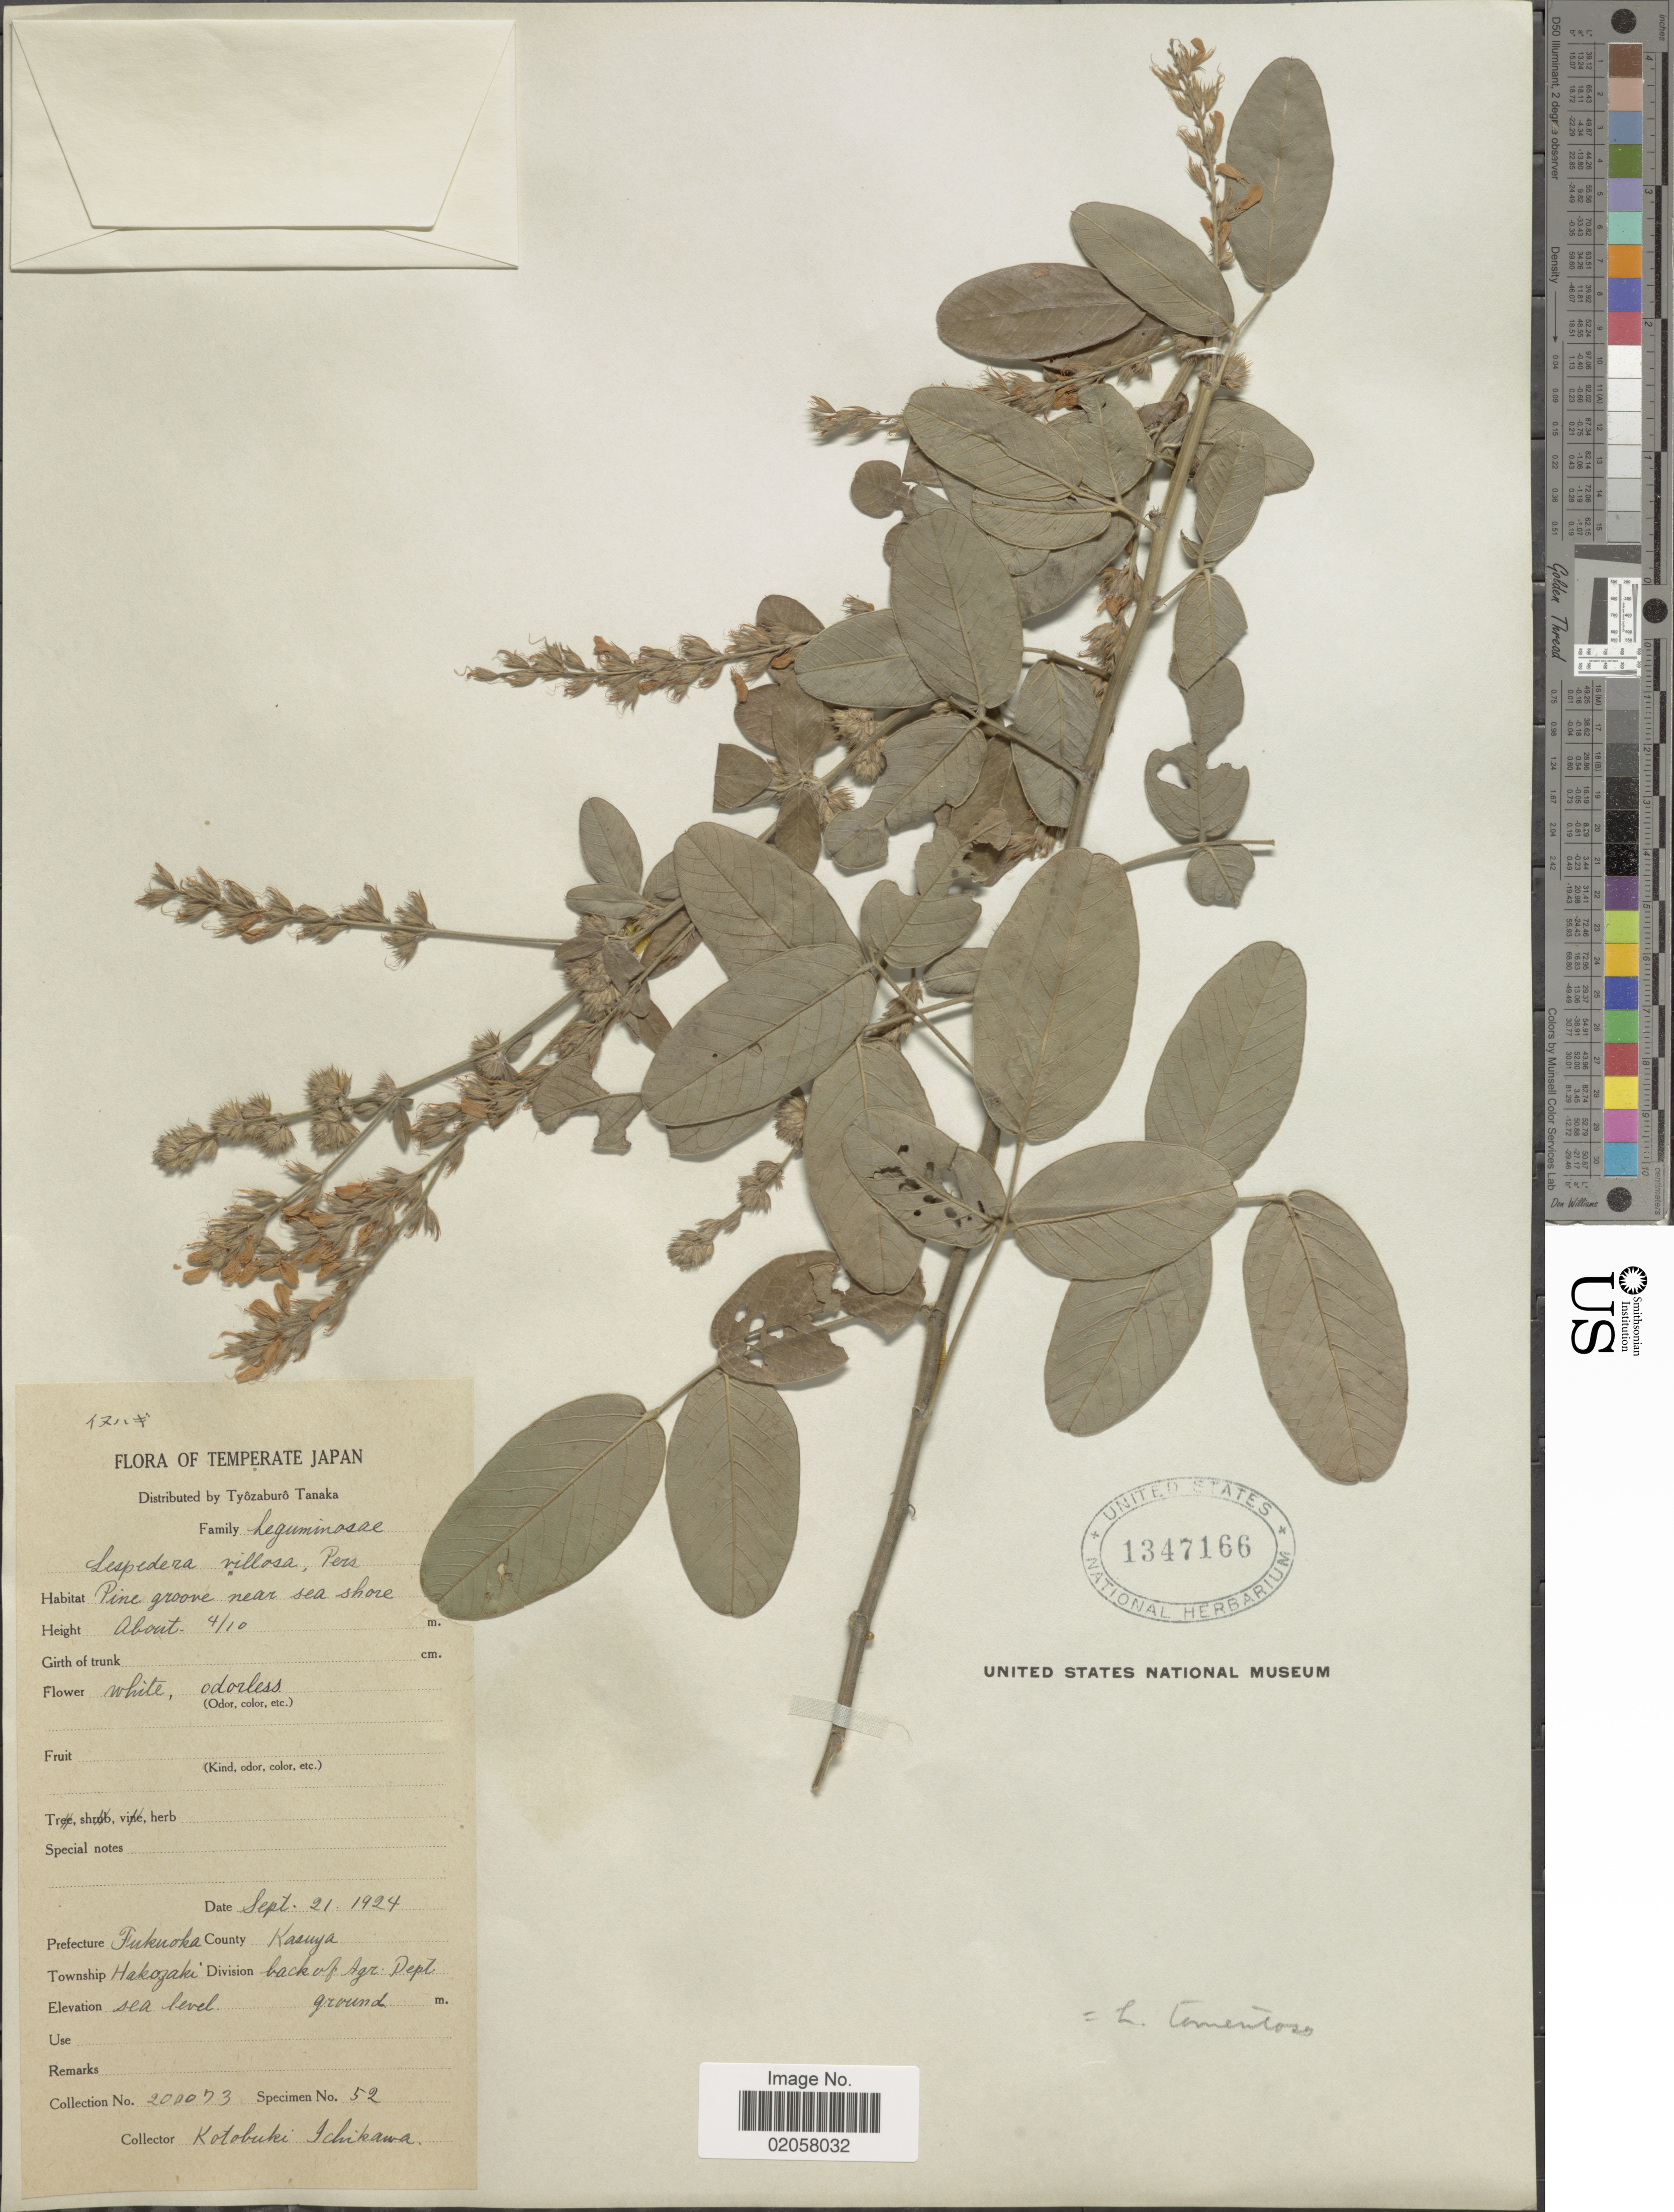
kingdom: Plantae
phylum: Tracheophyta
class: Magnoliopsida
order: Fabales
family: Fabaceae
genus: Lespedeza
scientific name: Lespedeza tomentosa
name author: (Thunb.) Siebold ex Maxim.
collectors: K. Ichikawa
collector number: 200073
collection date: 1924-09-21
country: Japan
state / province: Hukuoka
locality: Prefecture Fukuoka, County Kasuya, Hakozaki, Division back of Agr. Dept.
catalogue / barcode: US 1347166